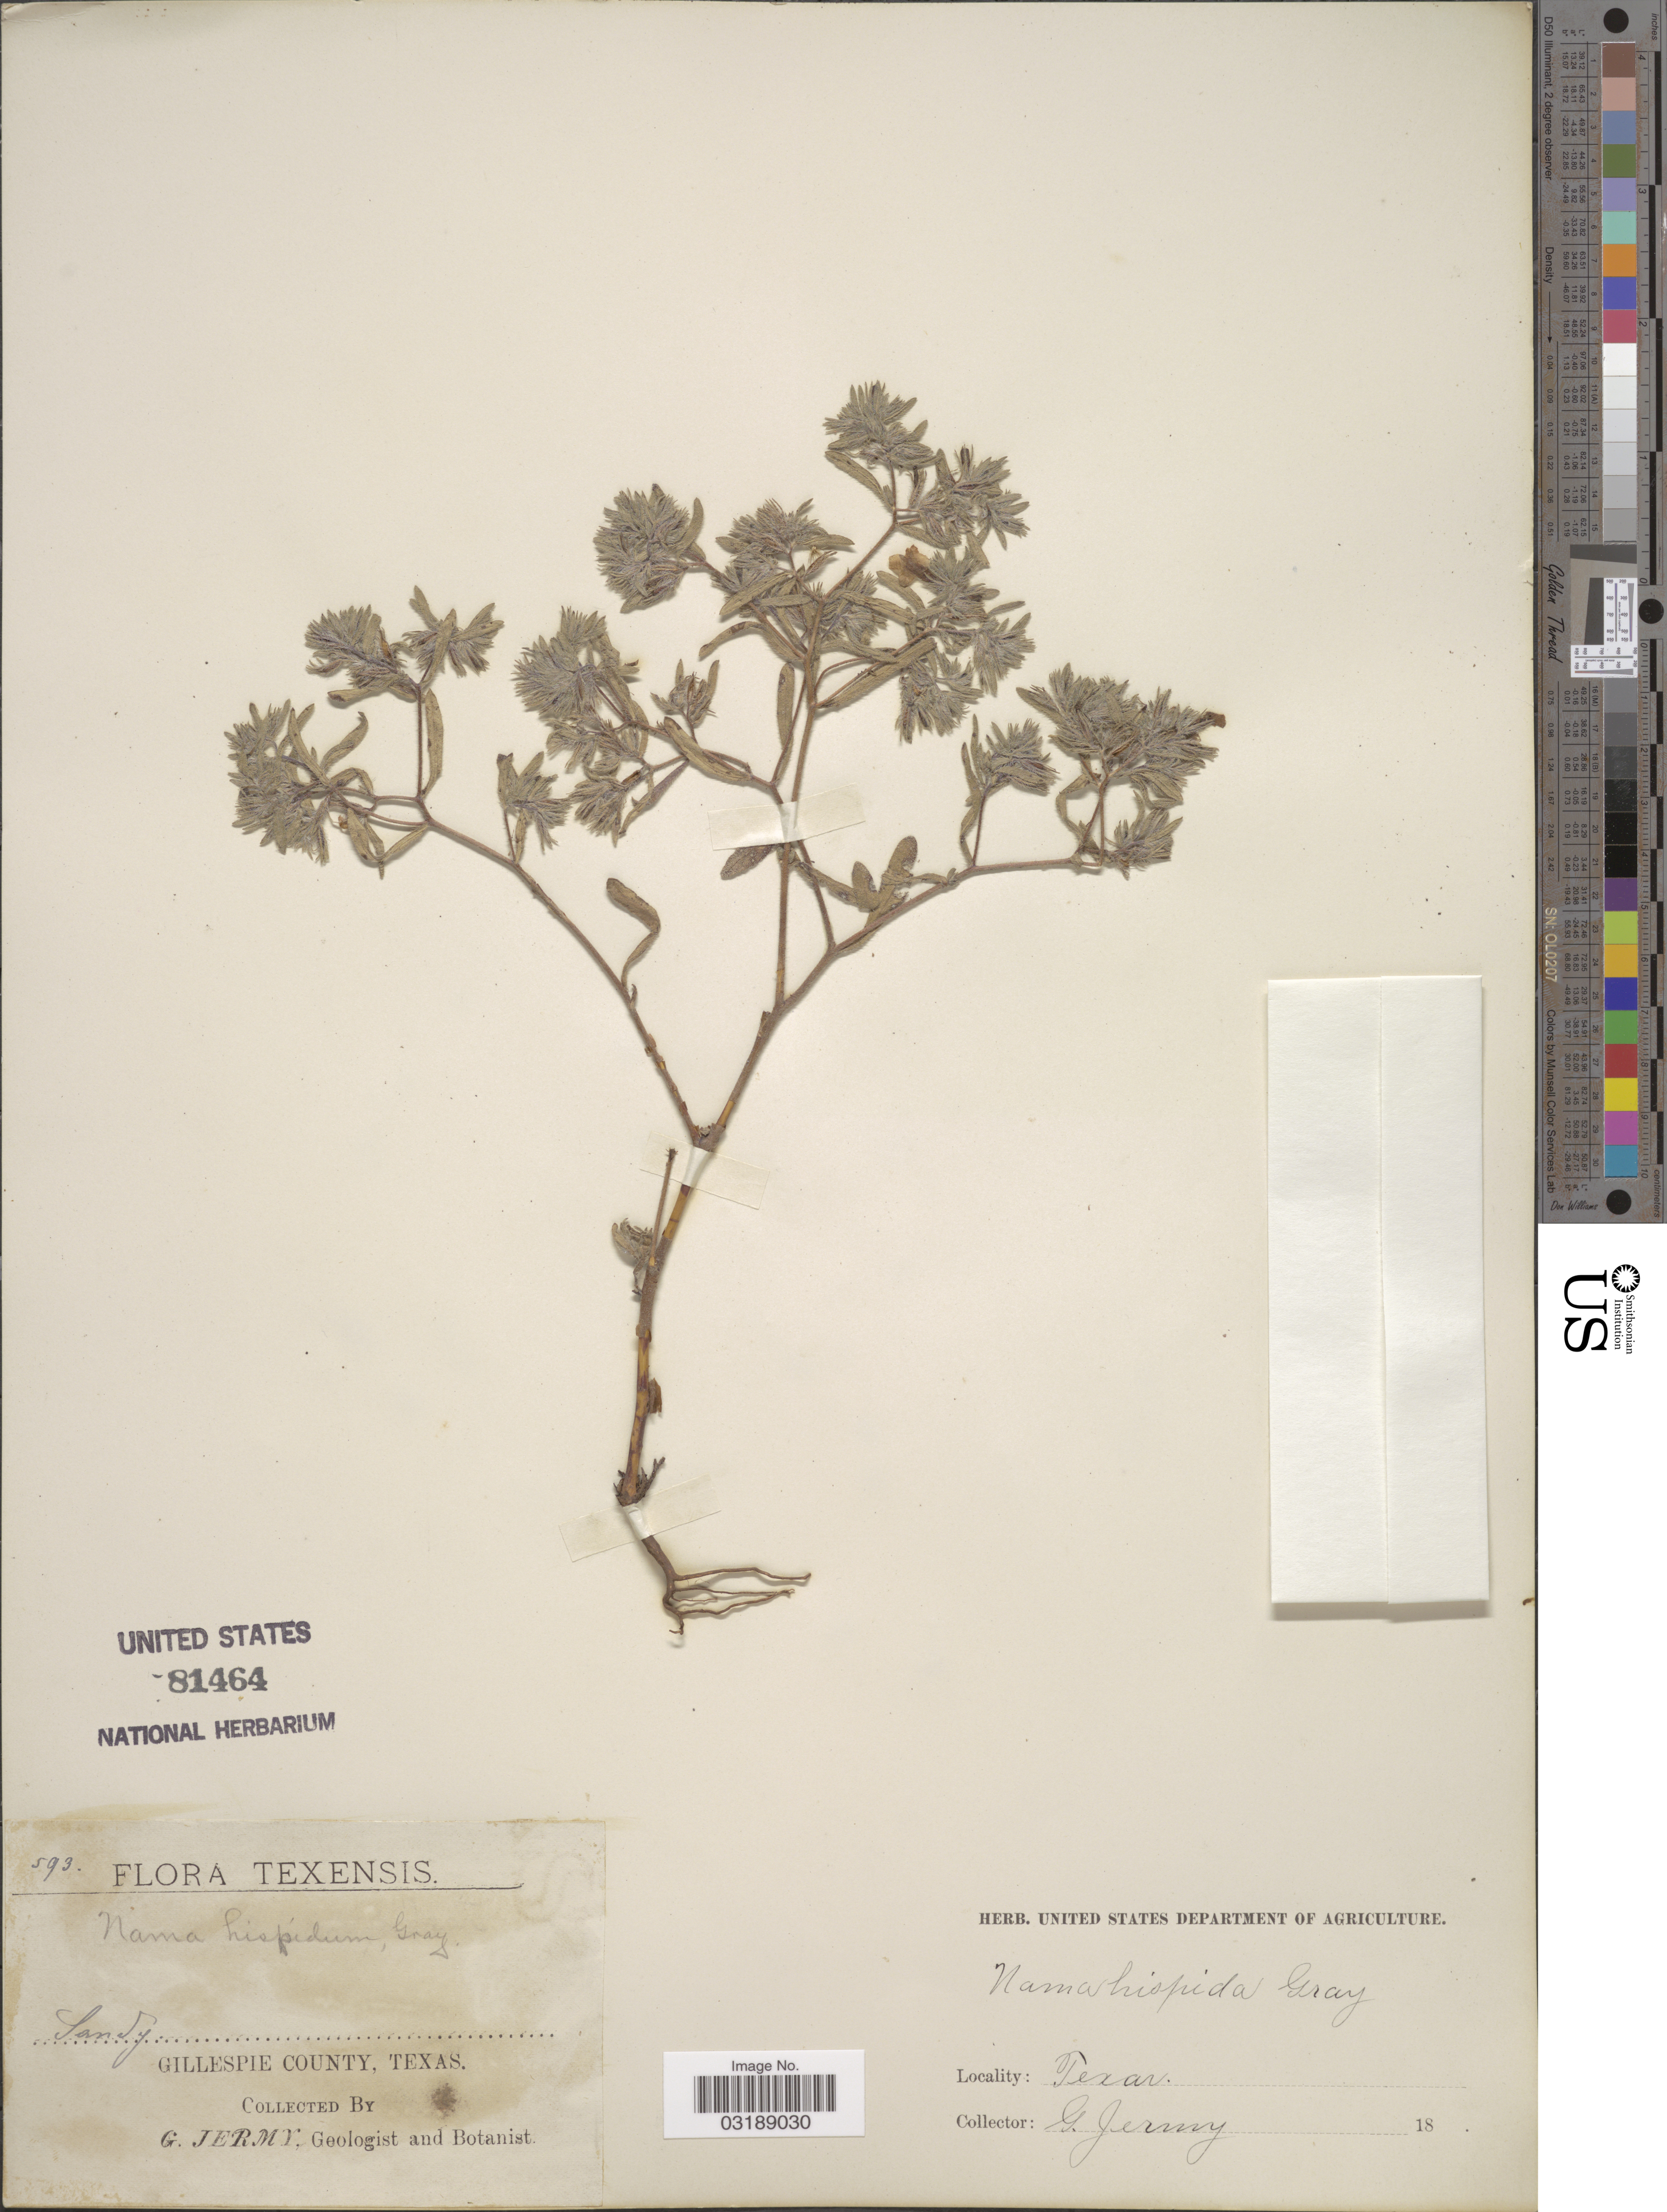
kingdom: Plantae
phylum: Tracheophyta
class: Magnoliopsida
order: Boraginales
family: Namaceae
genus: Nama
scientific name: Nama hispida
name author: A. Gray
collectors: G. Jermy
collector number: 593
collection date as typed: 18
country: United States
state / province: Texas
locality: Gillespie County.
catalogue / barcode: US 81464